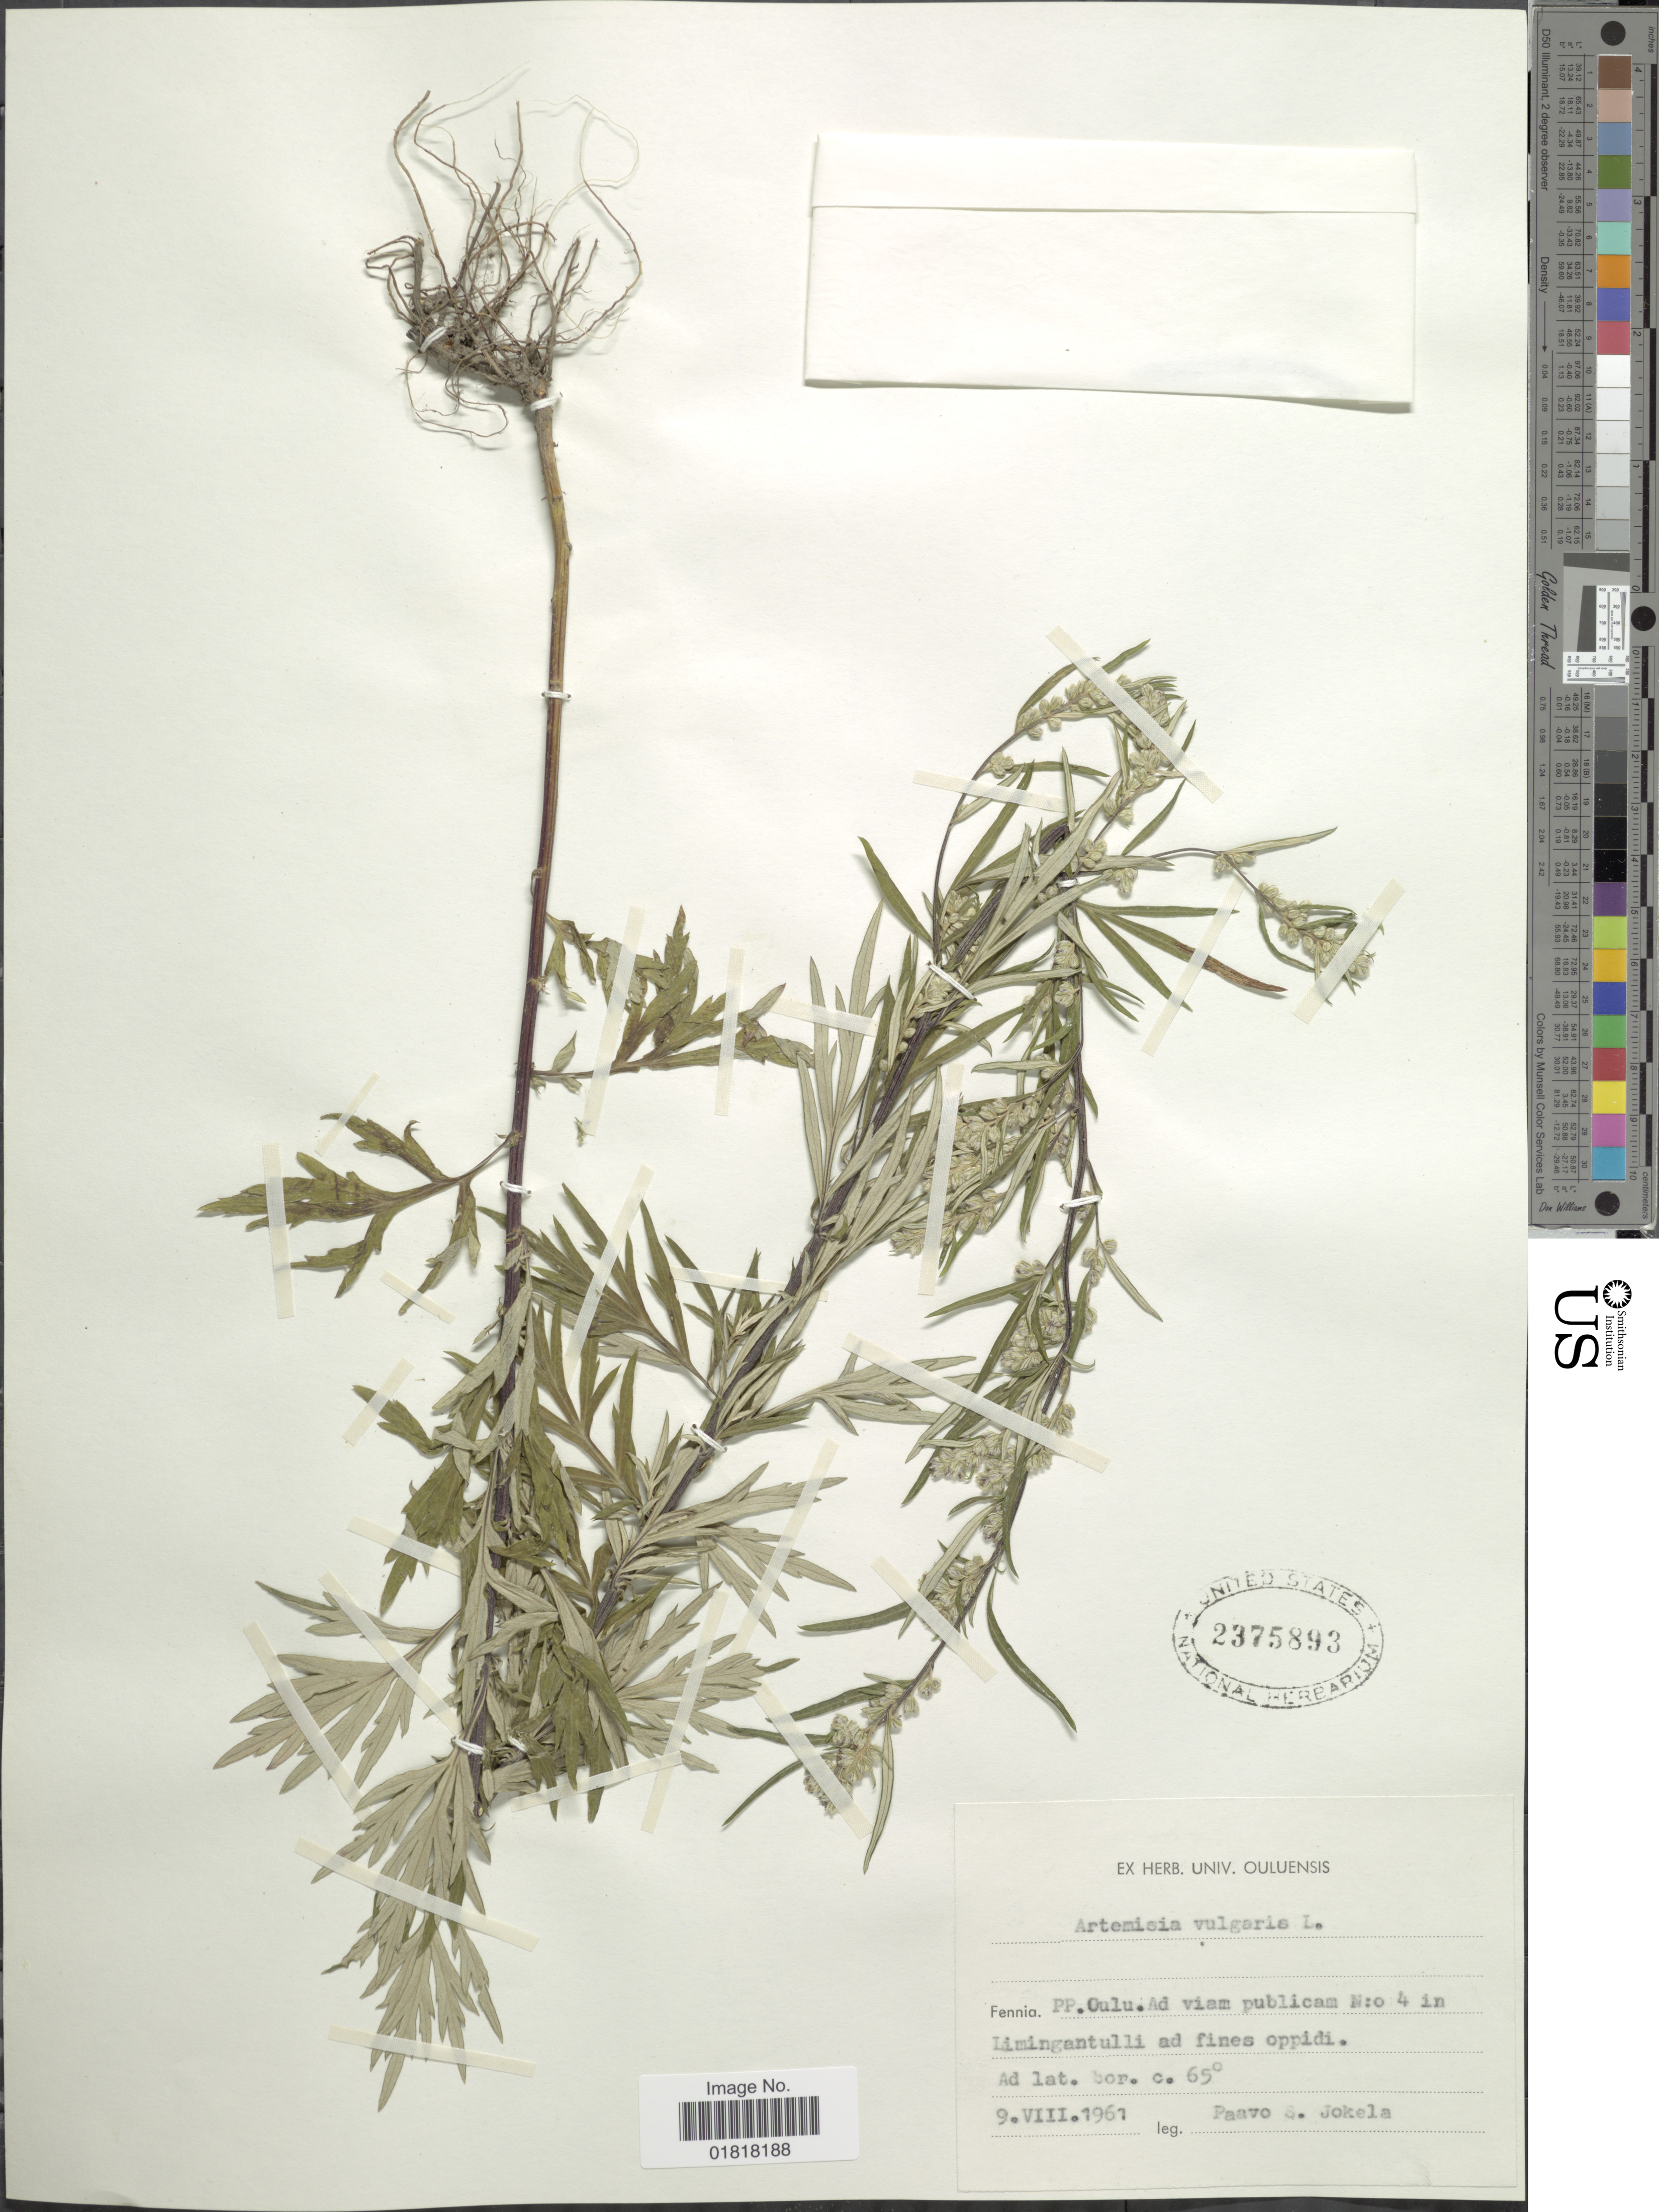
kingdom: Plantae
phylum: Tracheophyta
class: Magnoliopsida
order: Asterales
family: Asteraceae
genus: Artemisia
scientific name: Artemisia vulgaris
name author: L.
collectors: P. Jokela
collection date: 1961-08-09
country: Finland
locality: Pp. Oulu. ad viam publicam N: o 4 in limingantulli ad fines oppidi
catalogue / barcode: US 2375893